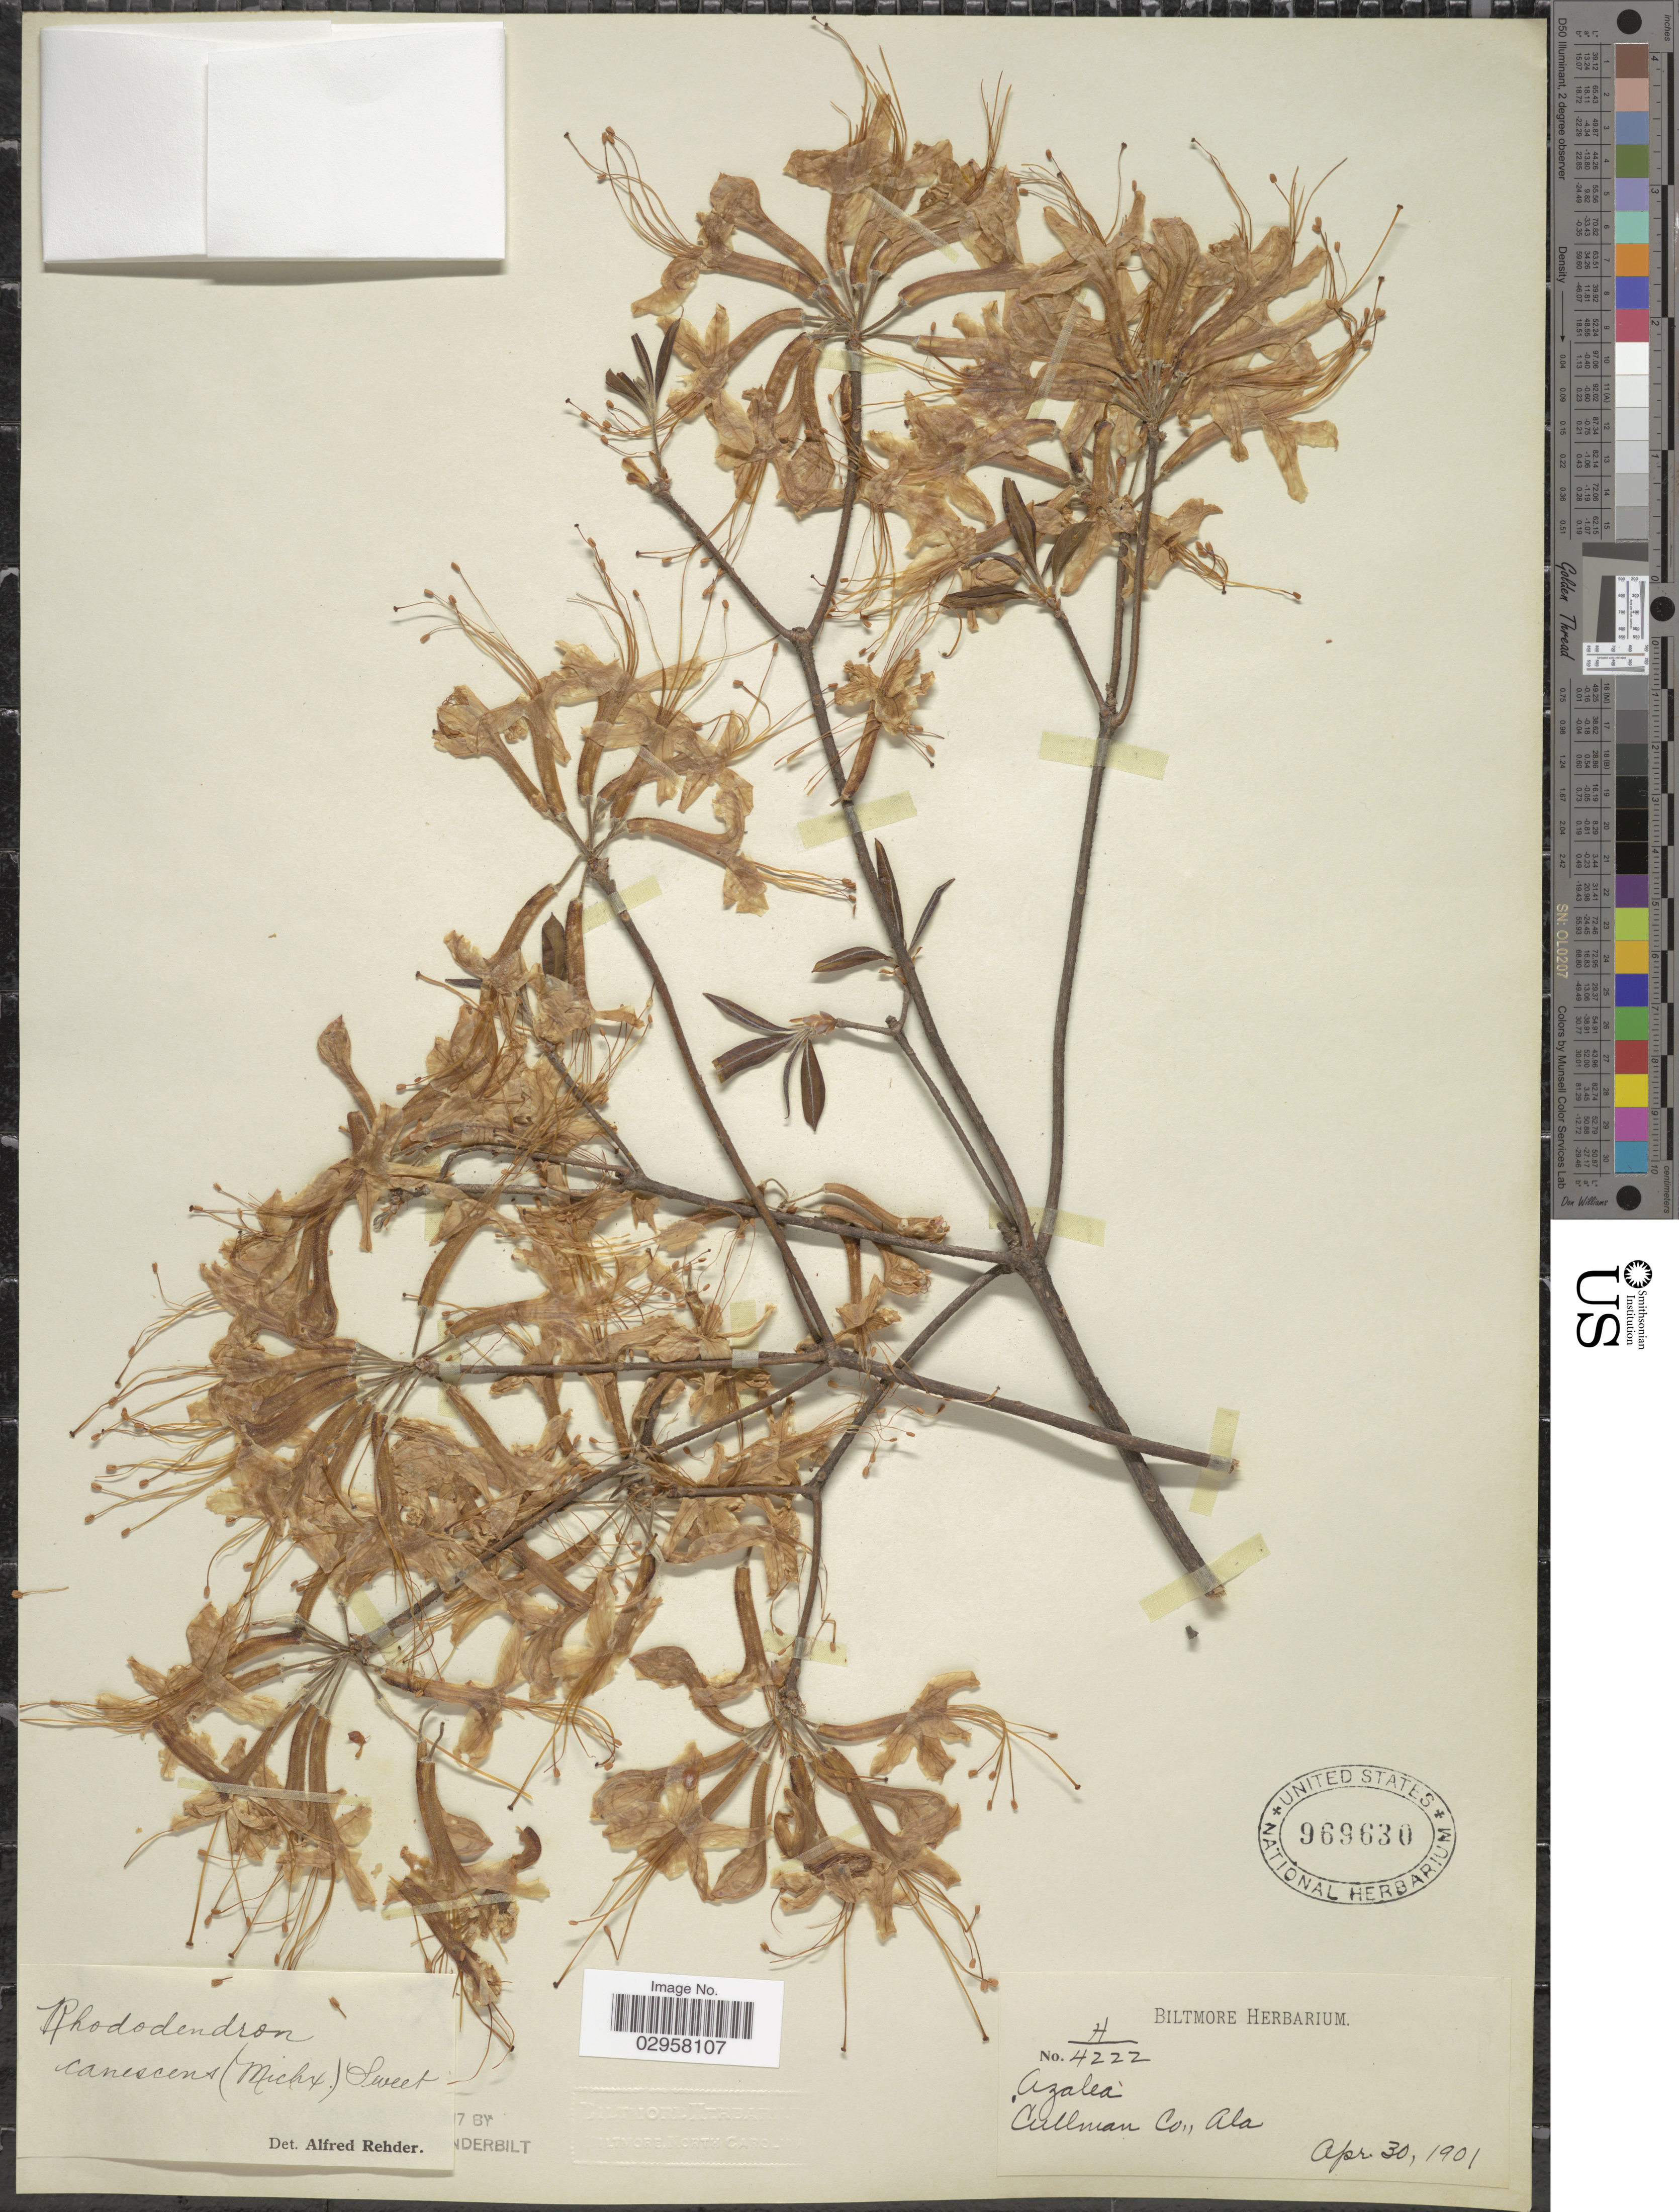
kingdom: Plantae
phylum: Tracheophyta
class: Magnoliopsida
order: Ericales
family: Ericaceae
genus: Rhododendron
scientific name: Rhododendron canescens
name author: (Michx.) Sweet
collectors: ex herb. Biltmore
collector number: H/4222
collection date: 1901-04-30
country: United States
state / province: Alabama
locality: Cullman Co.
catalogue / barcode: US 969630